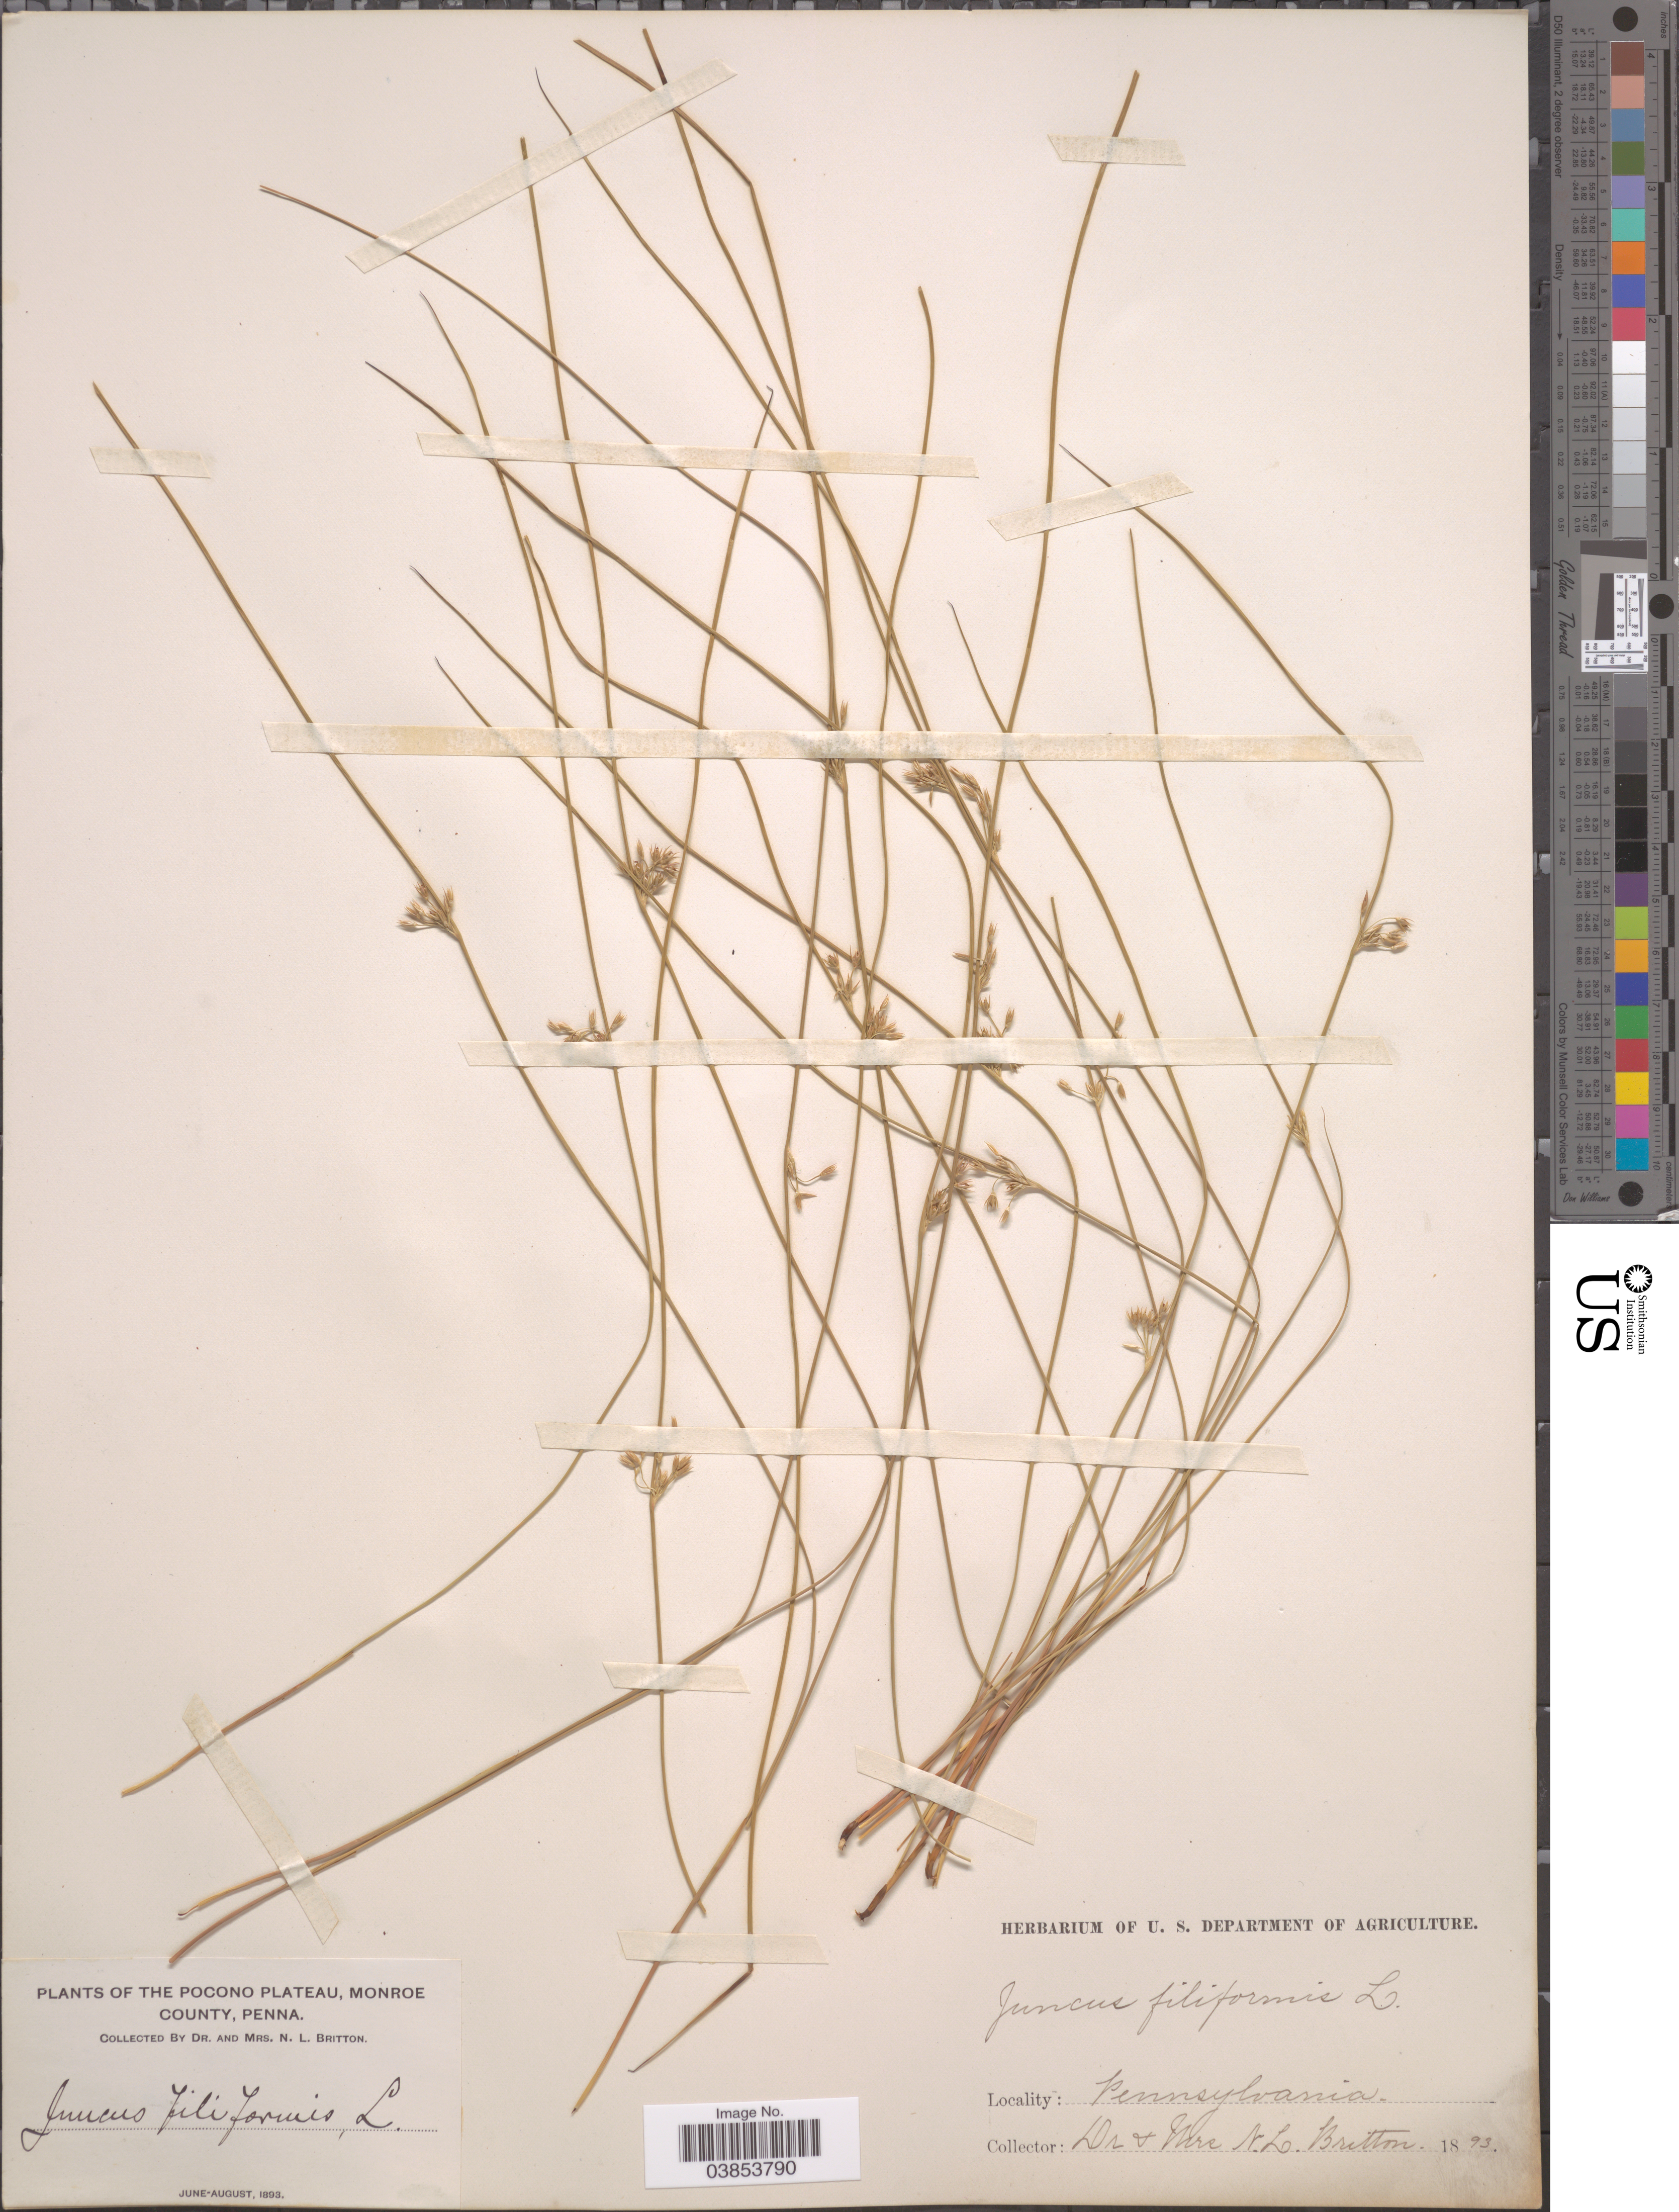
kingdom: Plantae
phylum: Tracheophyta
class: Liliopsida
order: Poales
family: Juncaceae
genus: Juncus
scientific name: Juncus filiformis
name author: L.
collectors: N. Britton & Mrs. N. L. Britton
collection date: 1893-06/1893-08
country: United States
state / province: Pennsylvania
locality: Pocono Plateau, Monroe County.